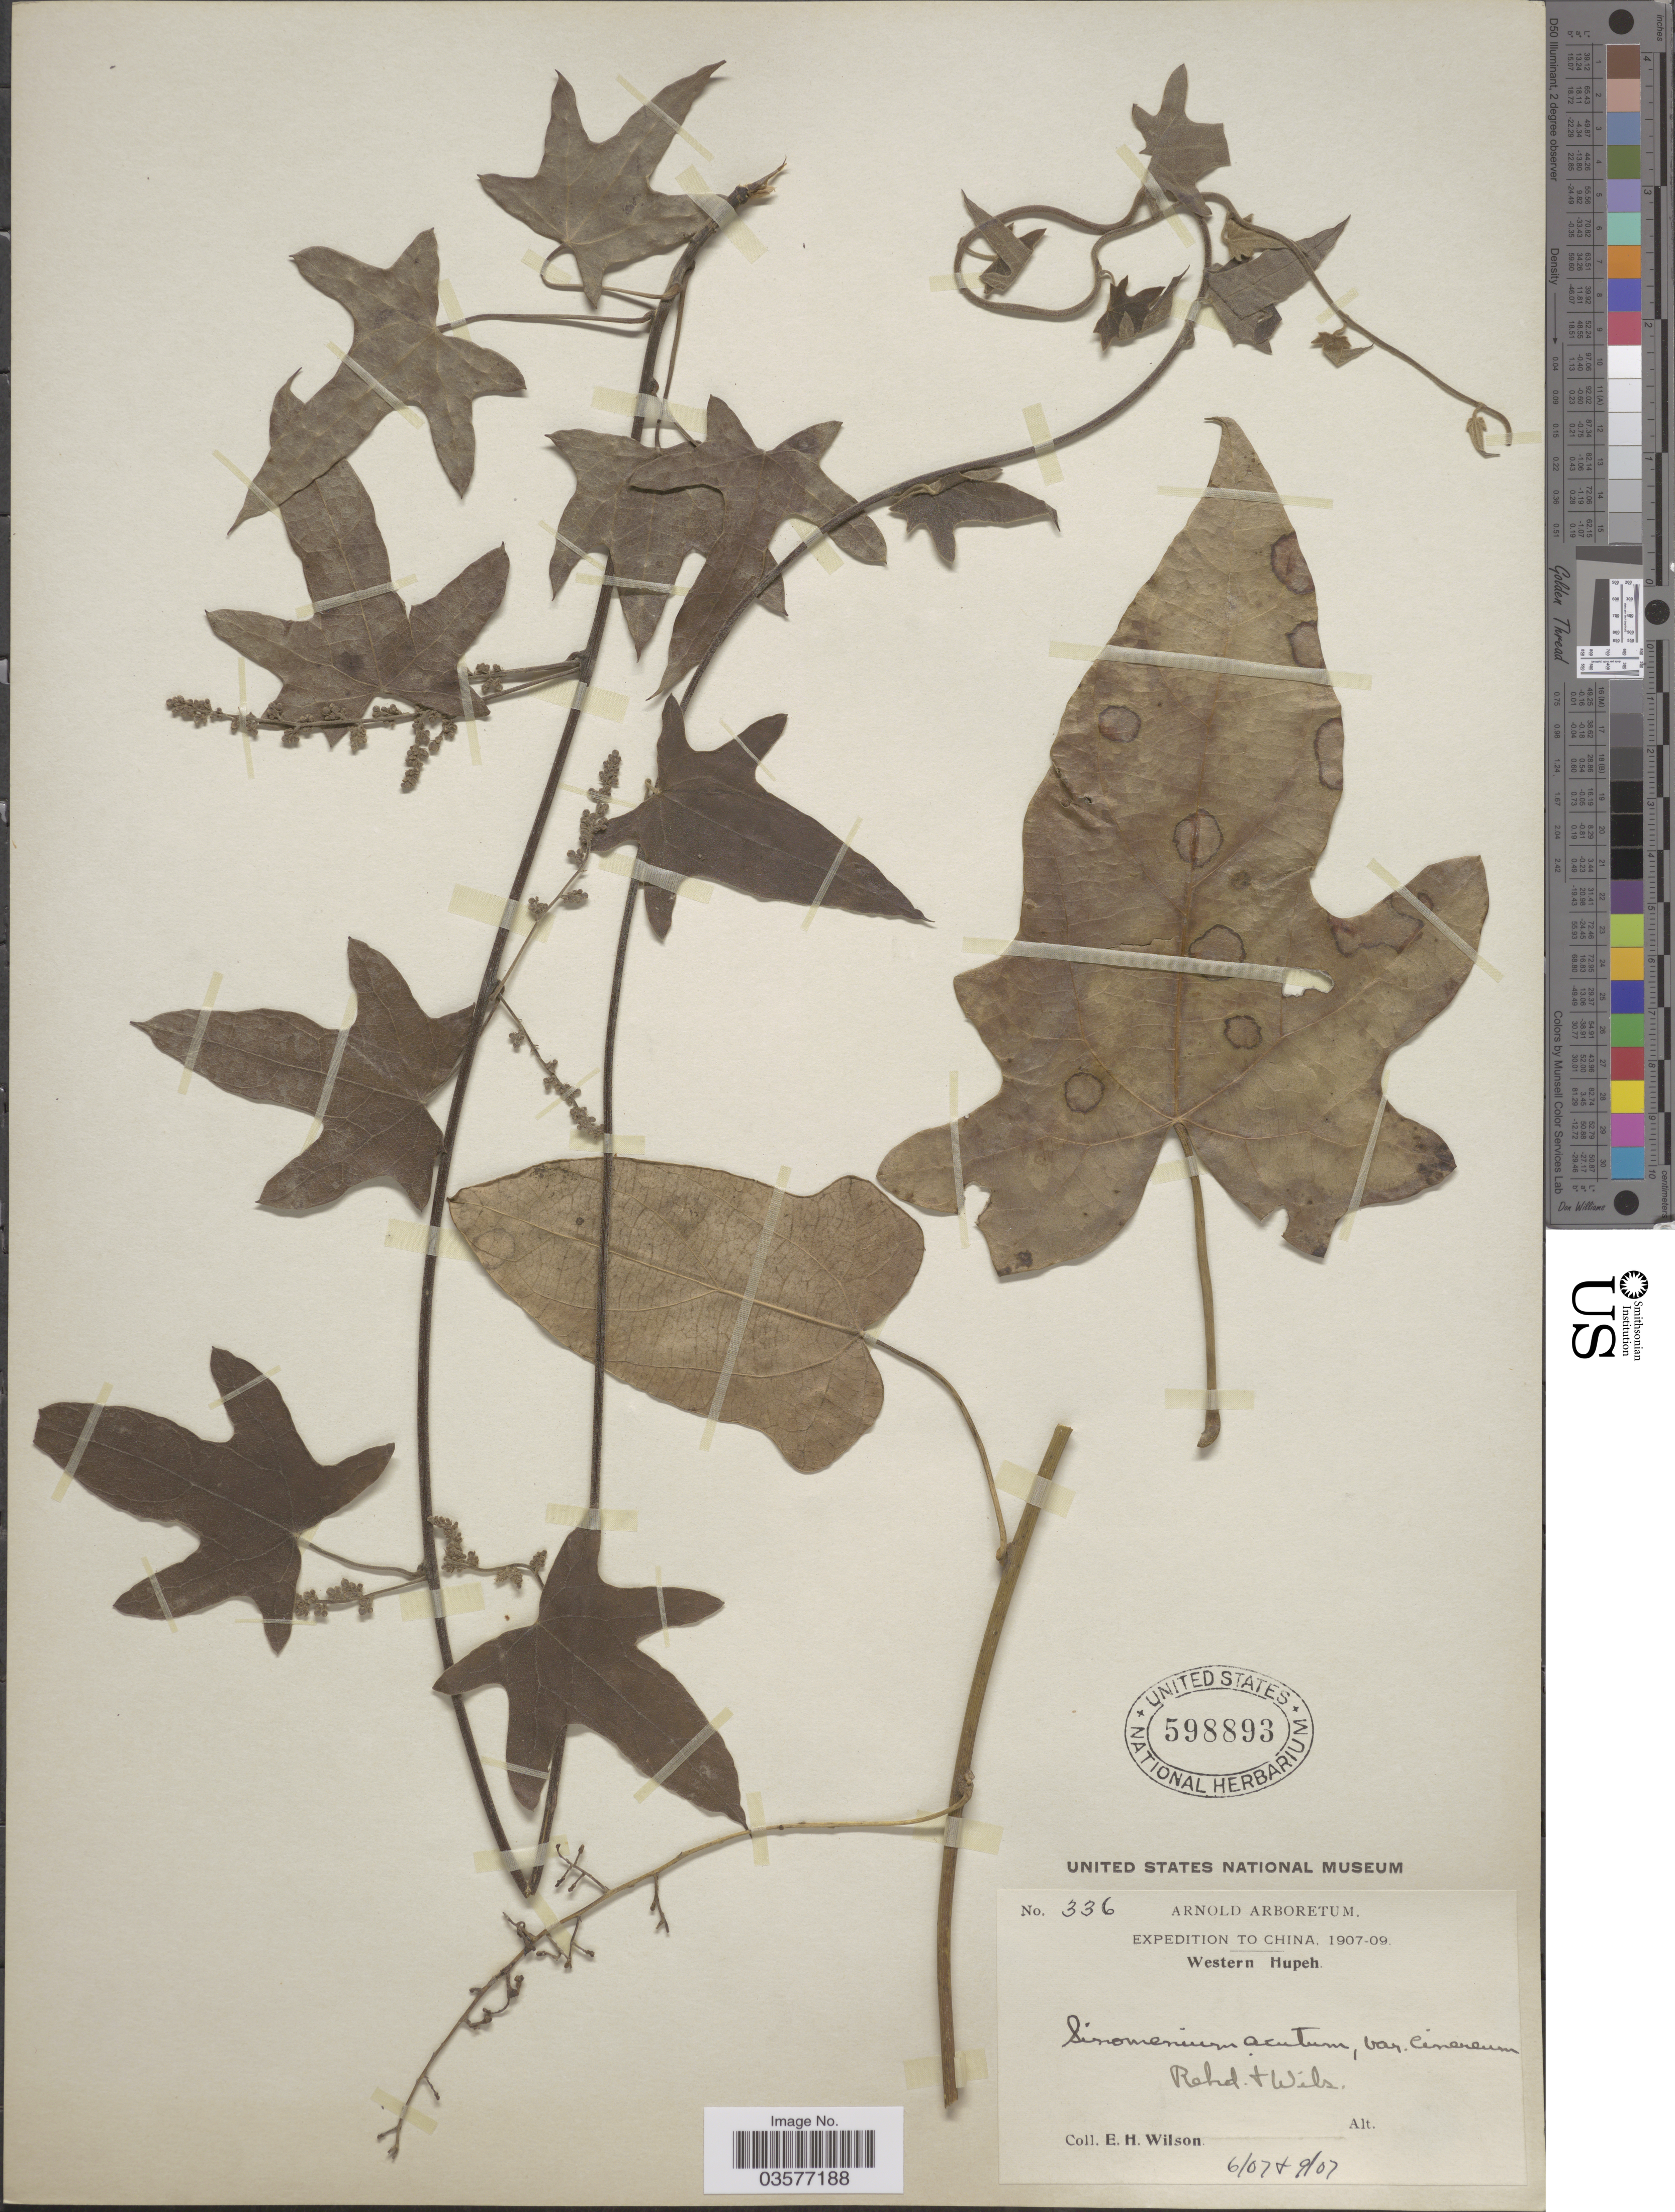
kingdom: Plantae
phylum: Tracheophyta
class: Magnoliopsida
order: Ranunculales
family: Menispermaceae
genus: Sinomenium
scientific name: Sinomenium acutum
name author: (Thunb.) Rehder & E.H. Wilson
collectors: E. Wilson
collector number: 336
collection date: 1907-06/1907-09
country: China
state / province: Hubei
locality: Western Hupeh.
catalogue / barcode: US 598893